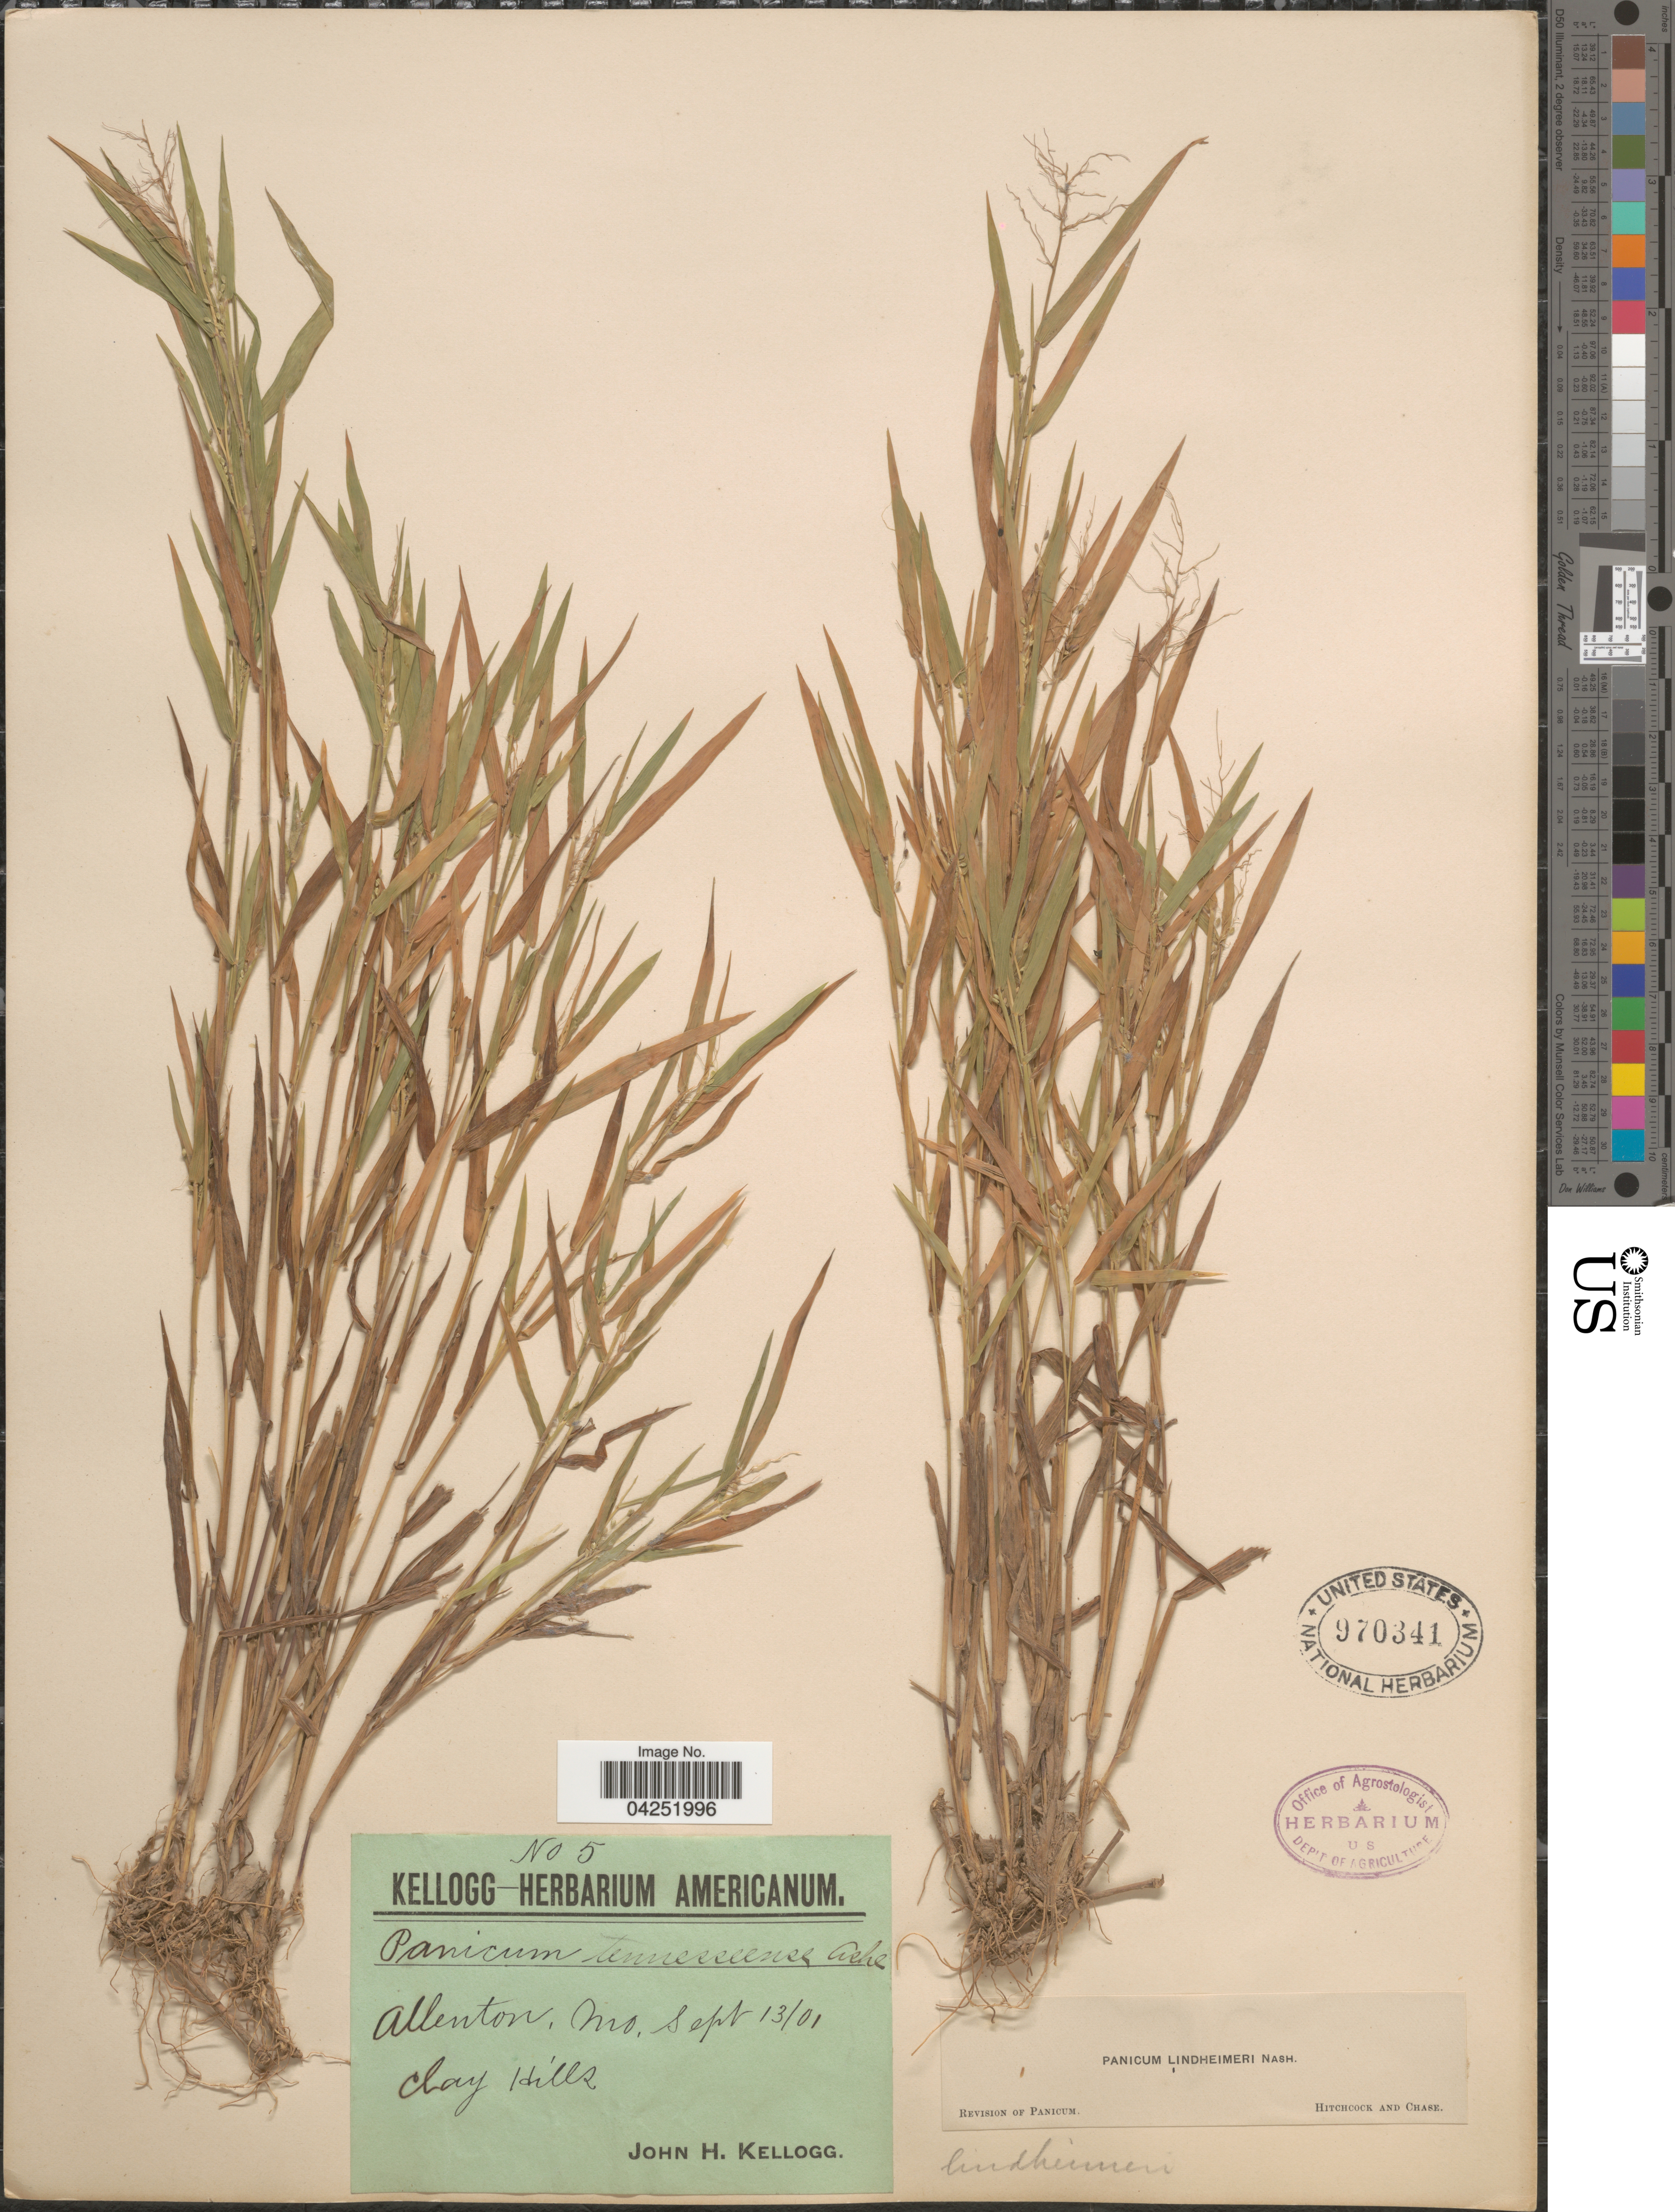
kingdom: Plantae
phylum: Tracheophyta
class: Liliopsida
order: Poales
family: Poaceae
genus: Dichanthelium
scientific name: Dichanthelium acuminatum var. lindheimeri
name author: (Nash) Gould & C.A. Clark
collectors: J. H. Kellogg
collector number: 5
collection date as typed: Transcribed d/m/y: 13/9/1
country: United States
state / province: Missouri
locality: Allenton. Clay Hills.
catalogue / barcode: US 970341